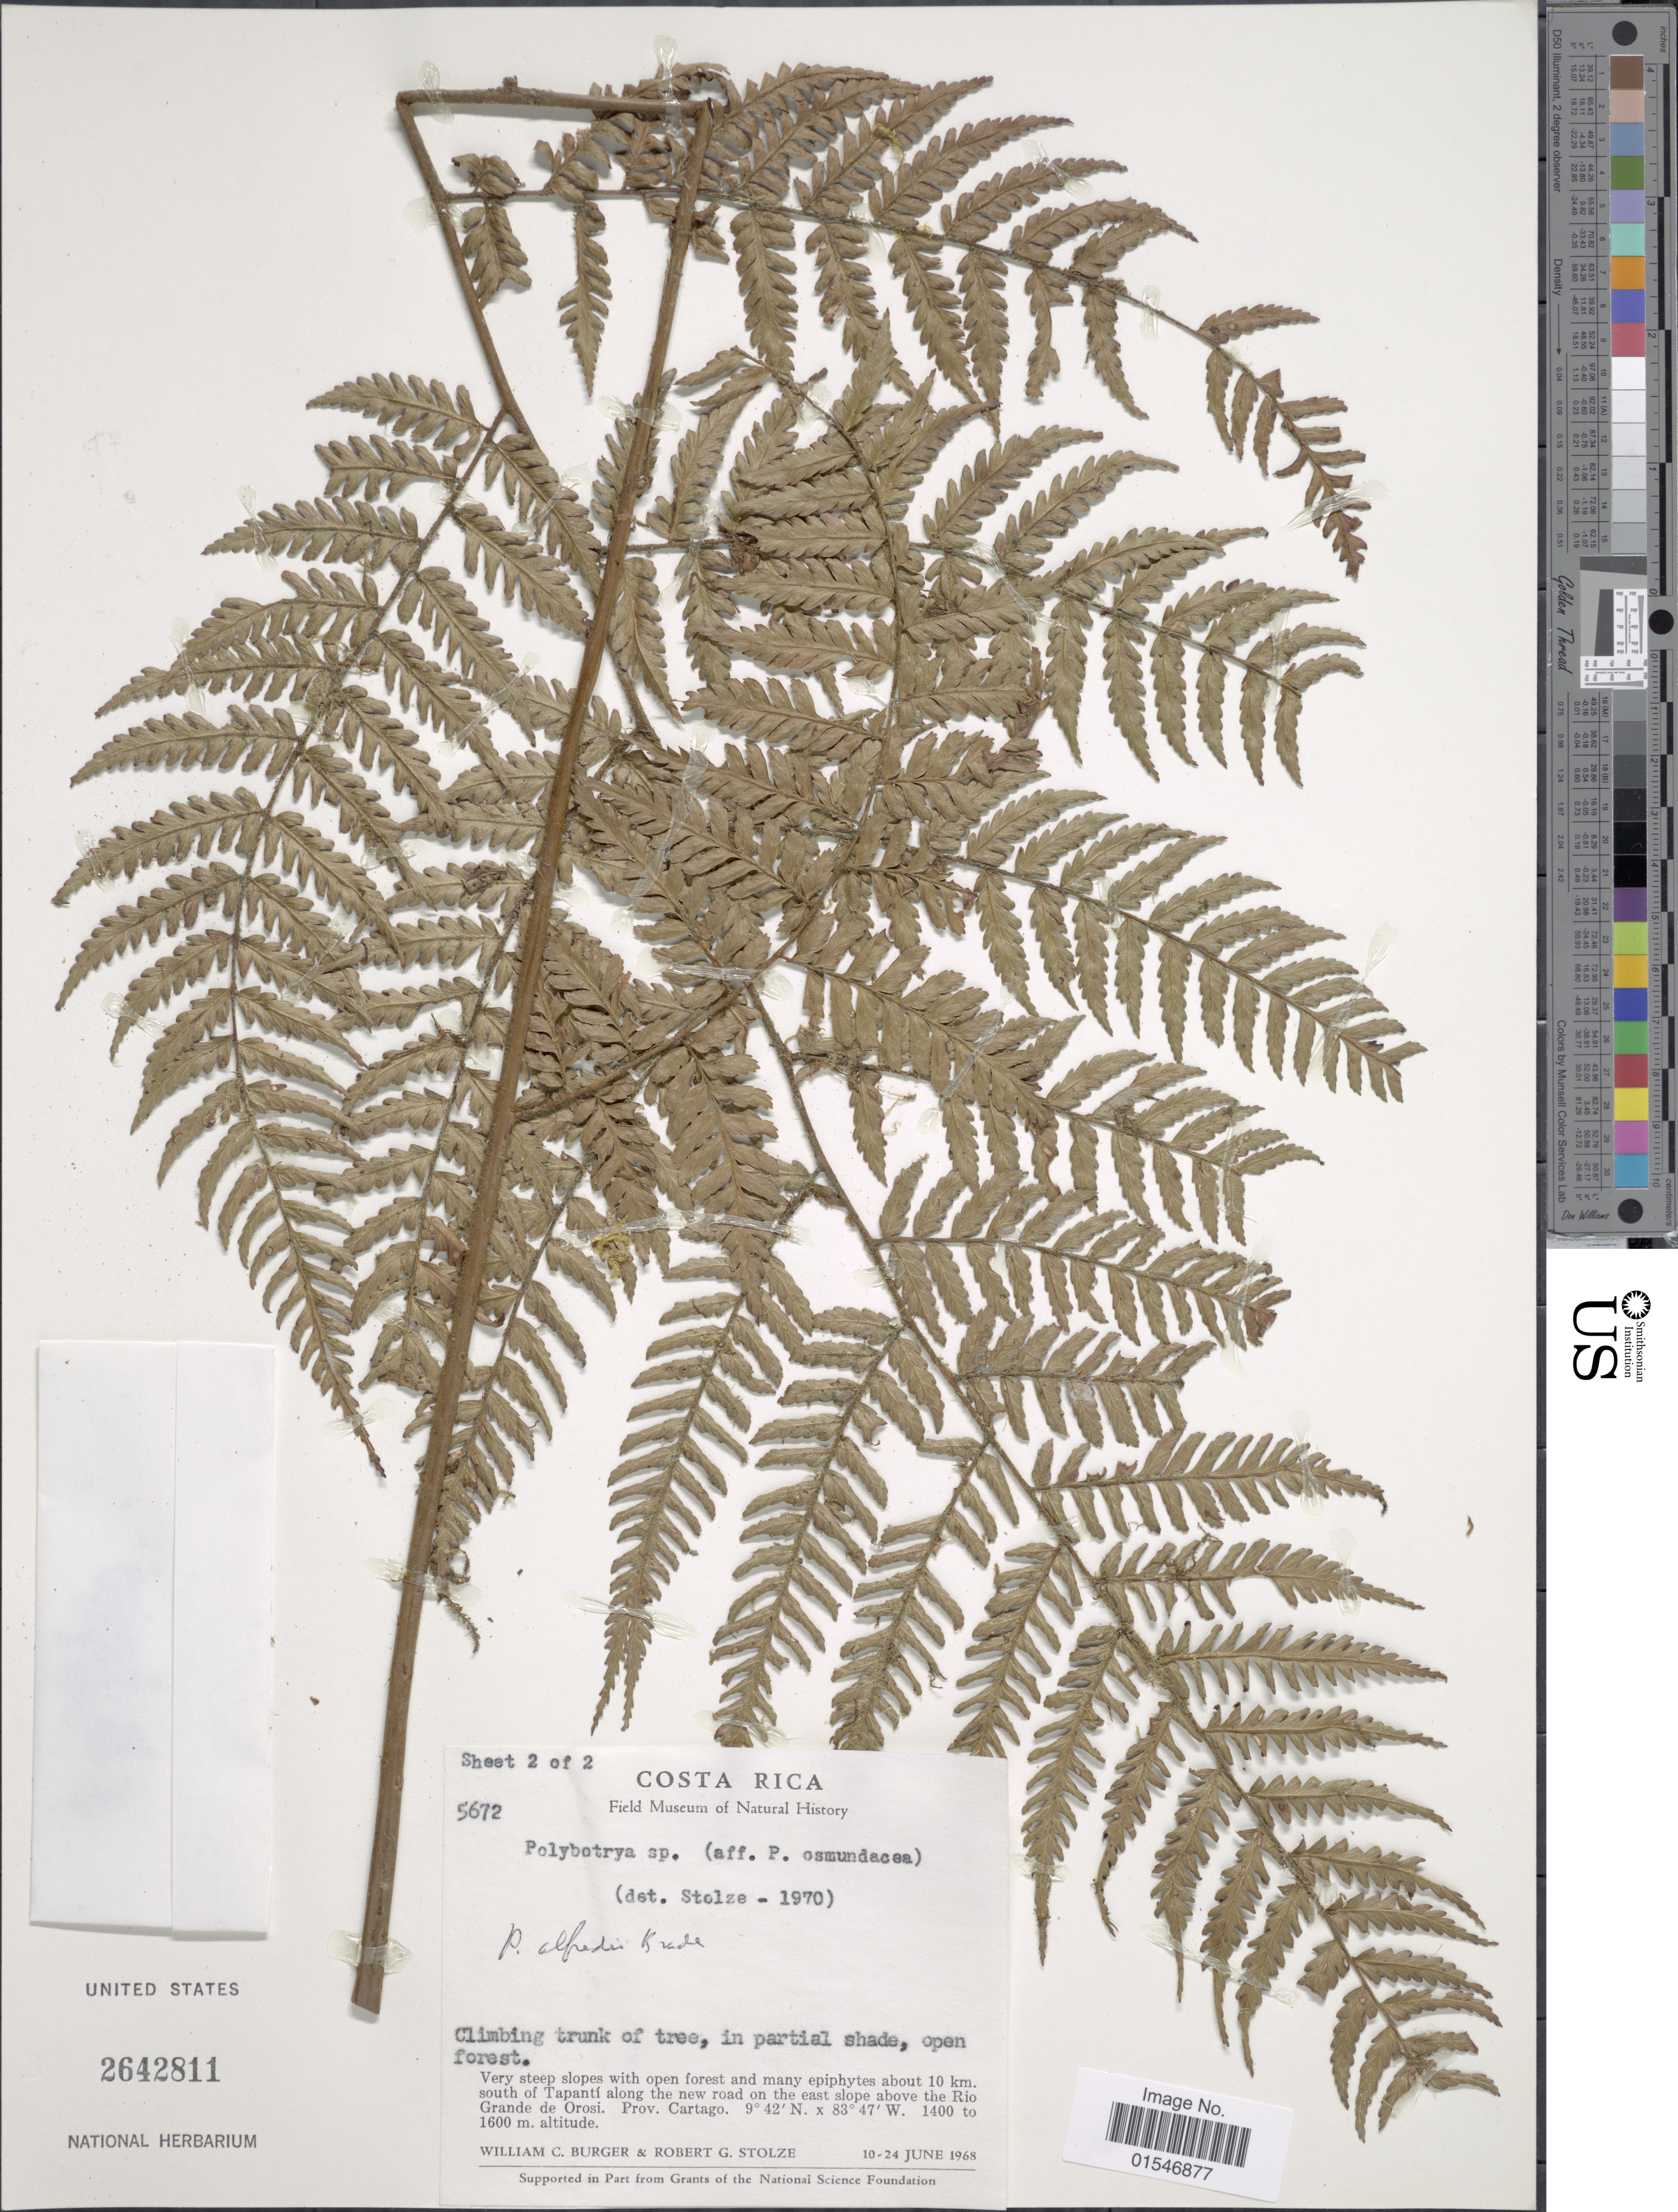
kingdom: Plantae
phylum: Tracheophyta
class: Polypodiopsida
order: Polypodiales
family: Dryopteridaceae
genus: Polybotrya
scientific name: Polybotrya alfredii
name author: Brade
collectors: W. Burger & R. G. Stolze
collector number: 5672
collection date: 1968-06-10/1968-06-24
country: Costa Rica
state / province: Cartago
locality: Costa Rica. about 10 km. south of Tapanti along the new road on the east slope above the Rio Grande de Orosi. Prov. Cartago.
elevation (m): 1400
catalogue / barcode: US 2642811